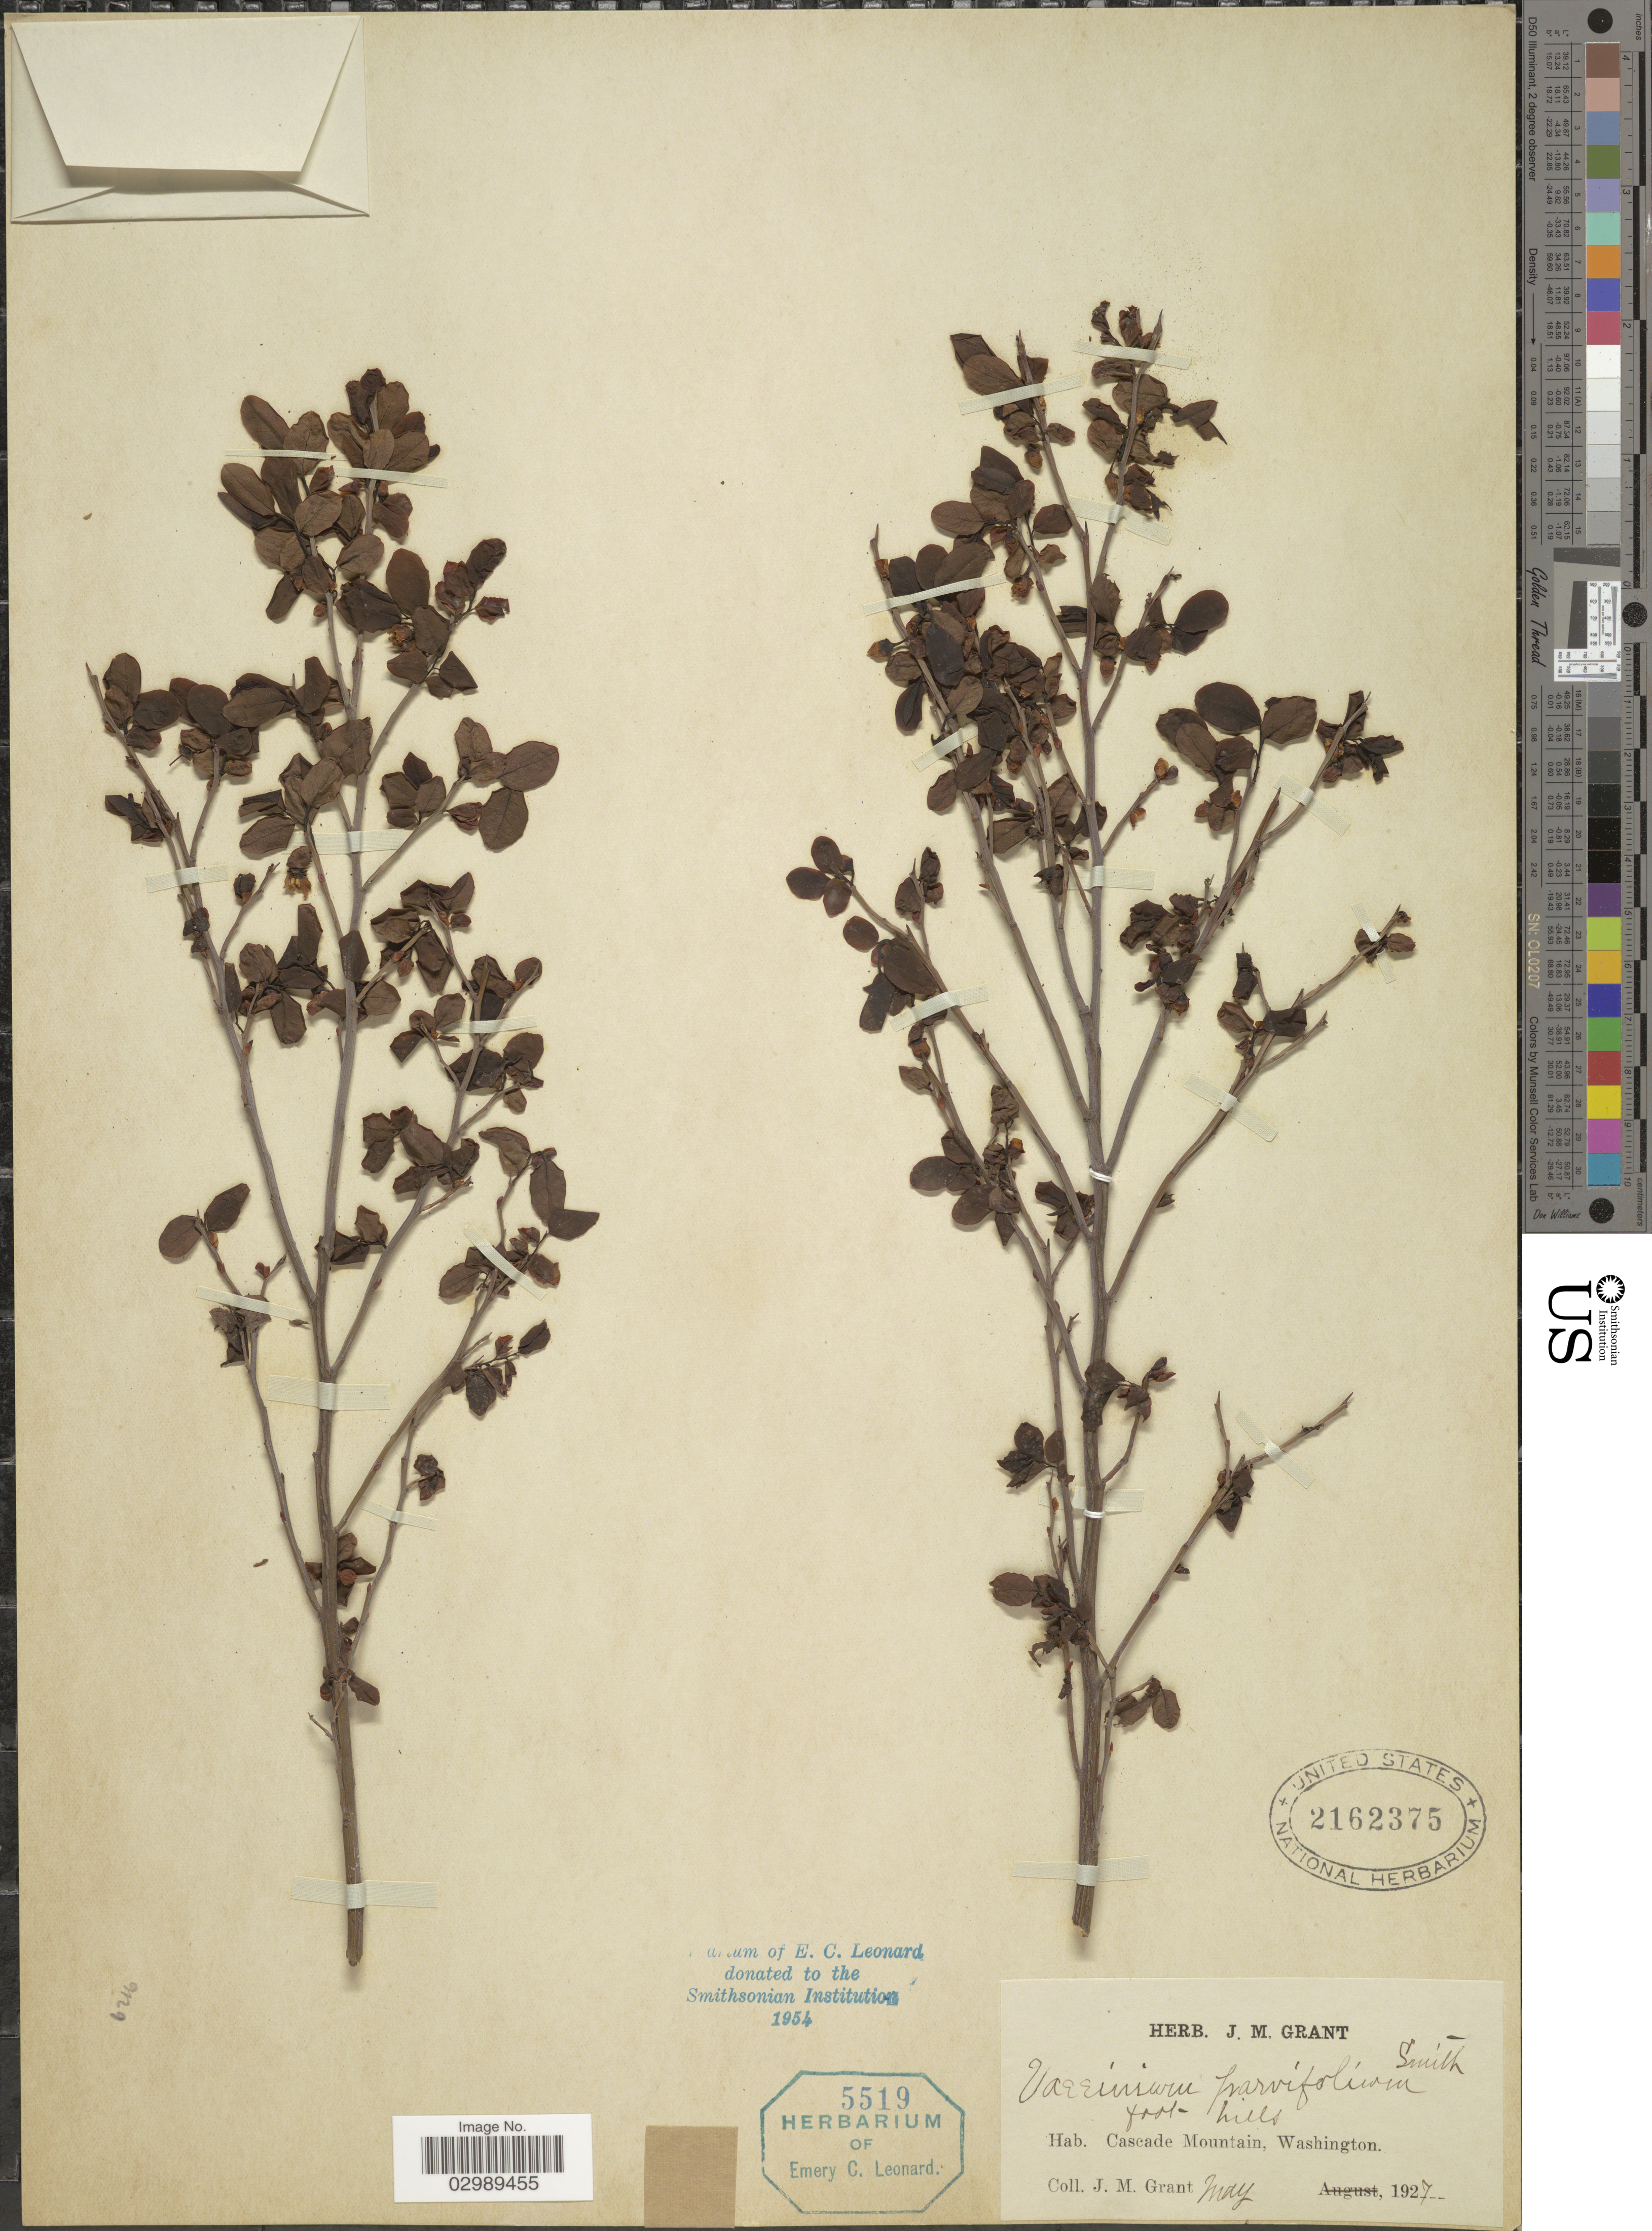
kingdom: Plantae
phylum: Tracheophyta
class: Magnoliopsida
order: Ericales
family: Ericaceae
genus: Vaccinium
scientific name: Vaccinium parvifolium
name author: Small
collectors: J. M. Grant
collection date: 1927-05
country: United States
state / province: Washington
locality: Cascade Mountain.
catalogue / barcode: US 2162375